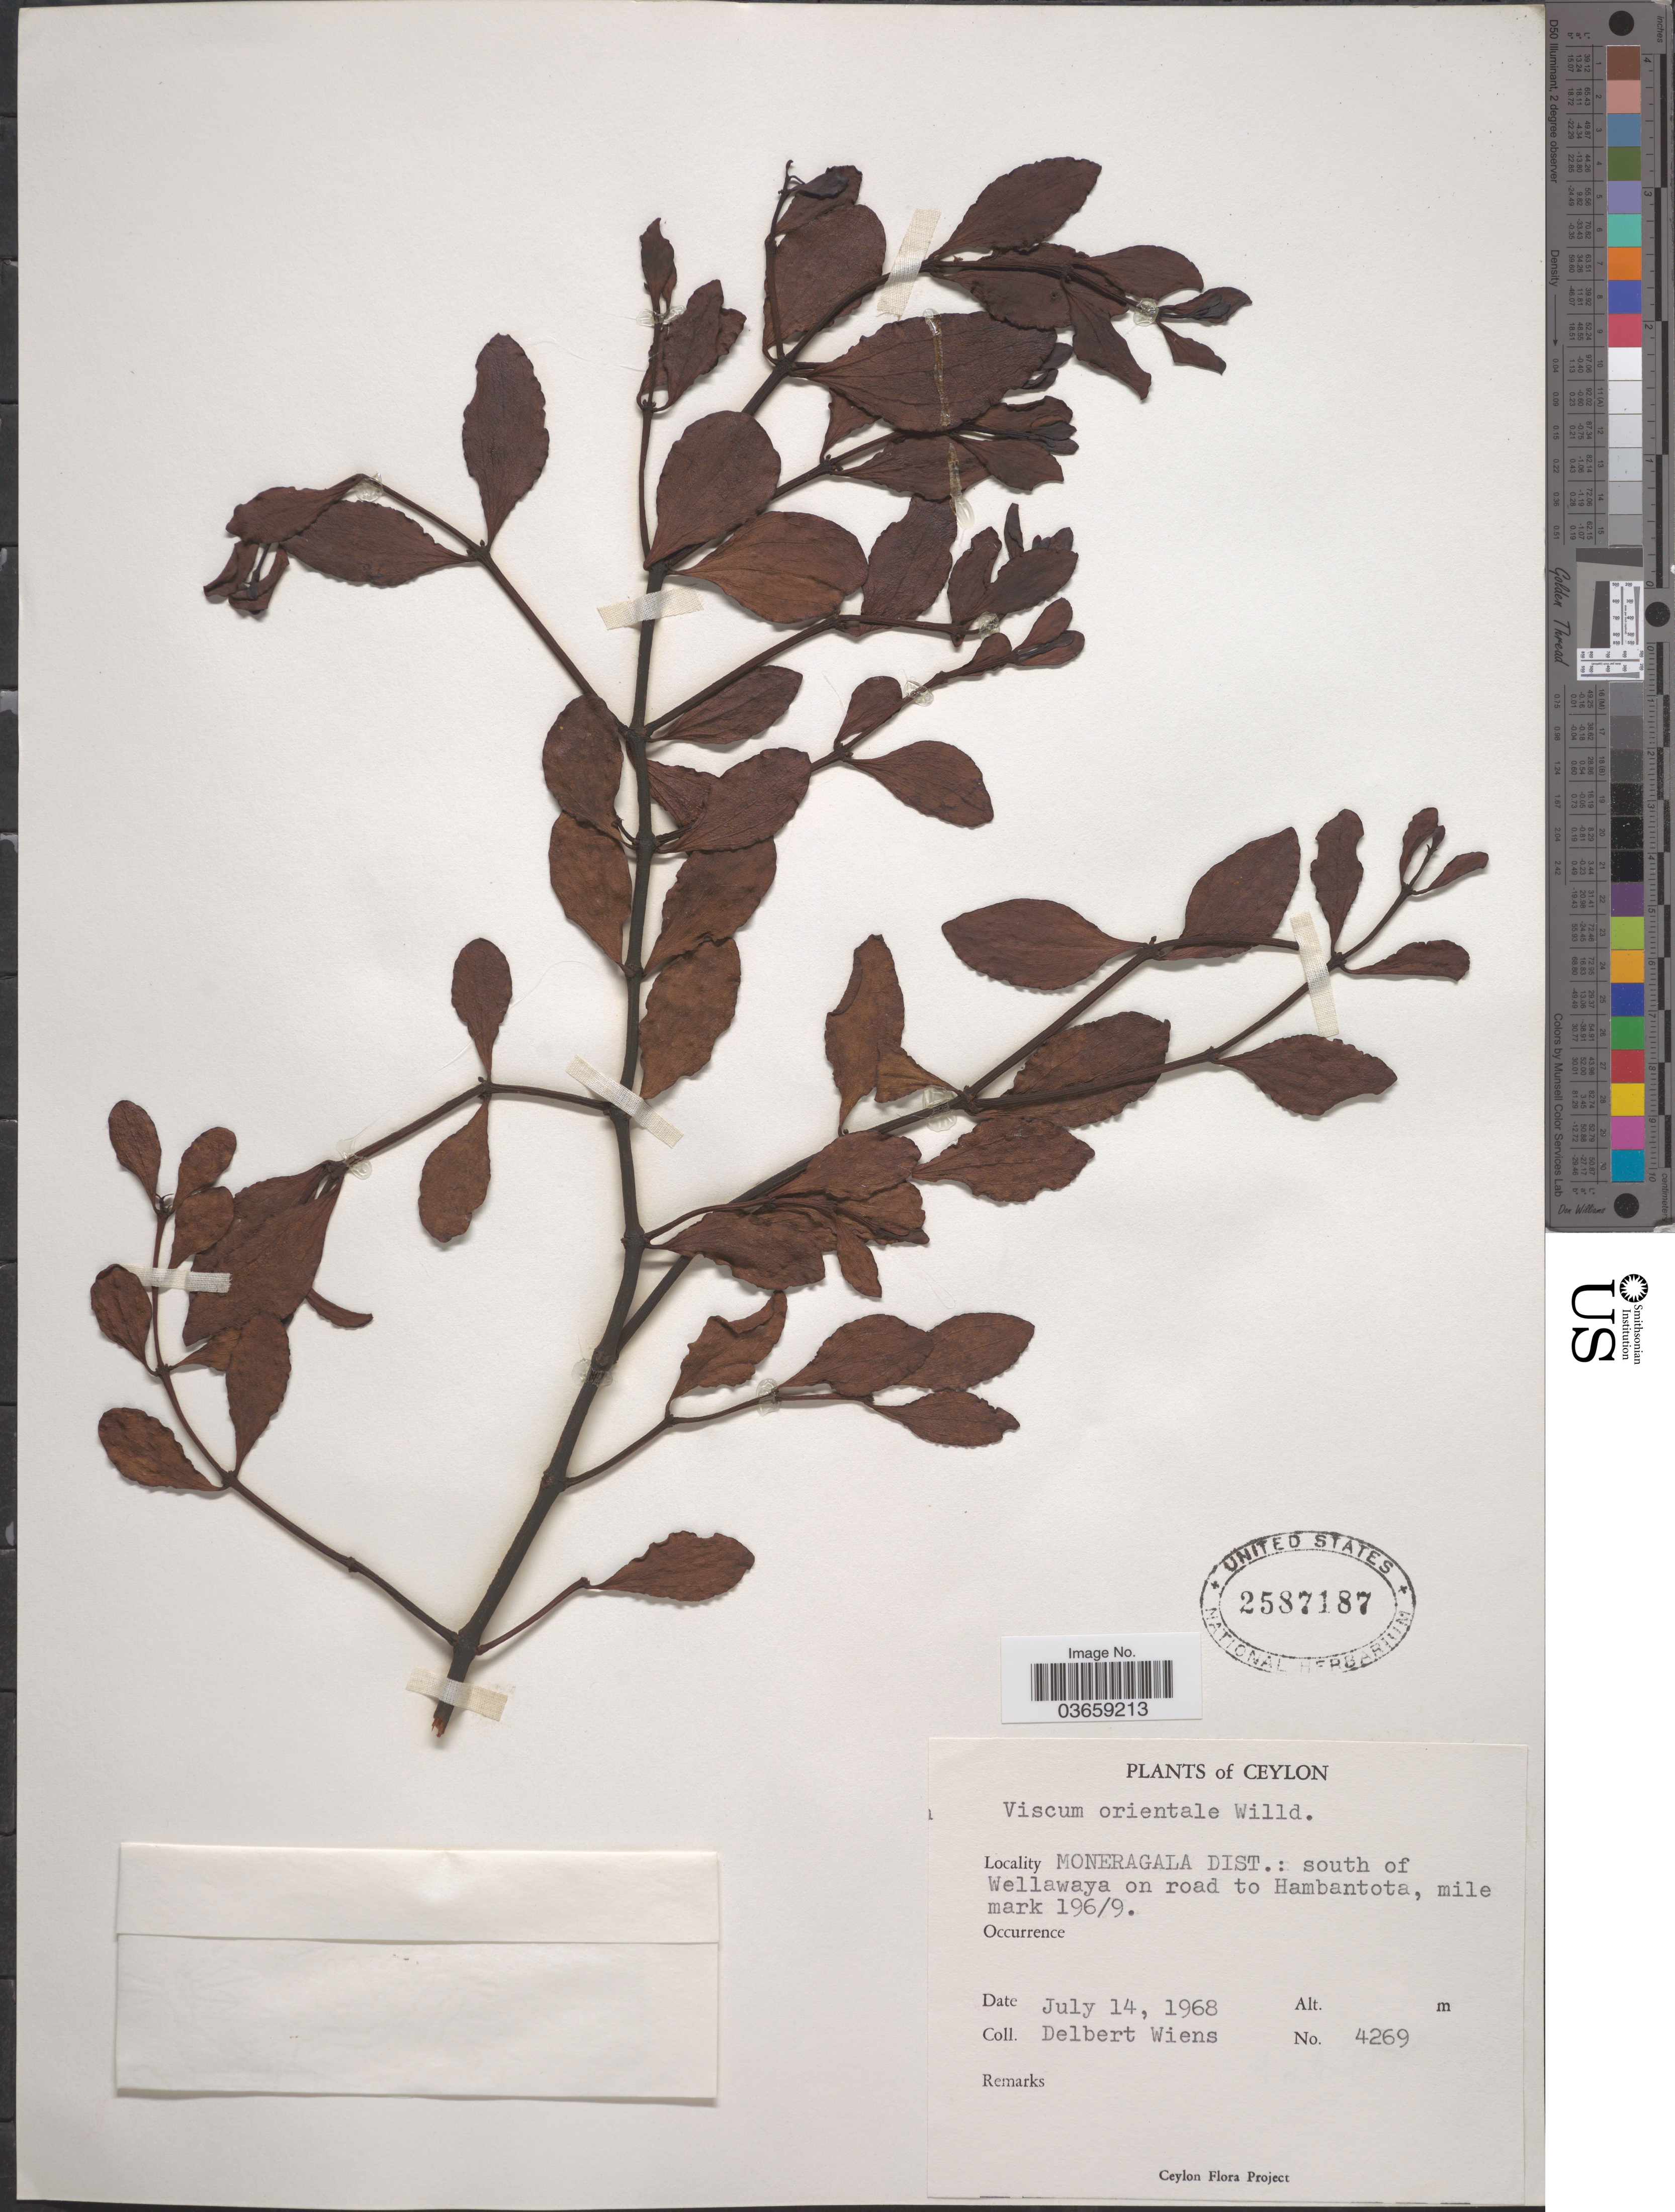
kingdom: Plantae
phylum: Tracheophyta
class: Magnoliopsida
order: Santalales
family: Viscaceae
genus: Viscum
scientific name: Viscum orientale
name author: DC.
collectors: D. Wiens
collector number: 4269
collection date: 1968-07-14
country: Sri Lanka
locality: Ceylon. Moneragala Dist.: south of Wellawaya on road to Hambantota, mile mark 196/9.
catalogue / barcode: US 2587187